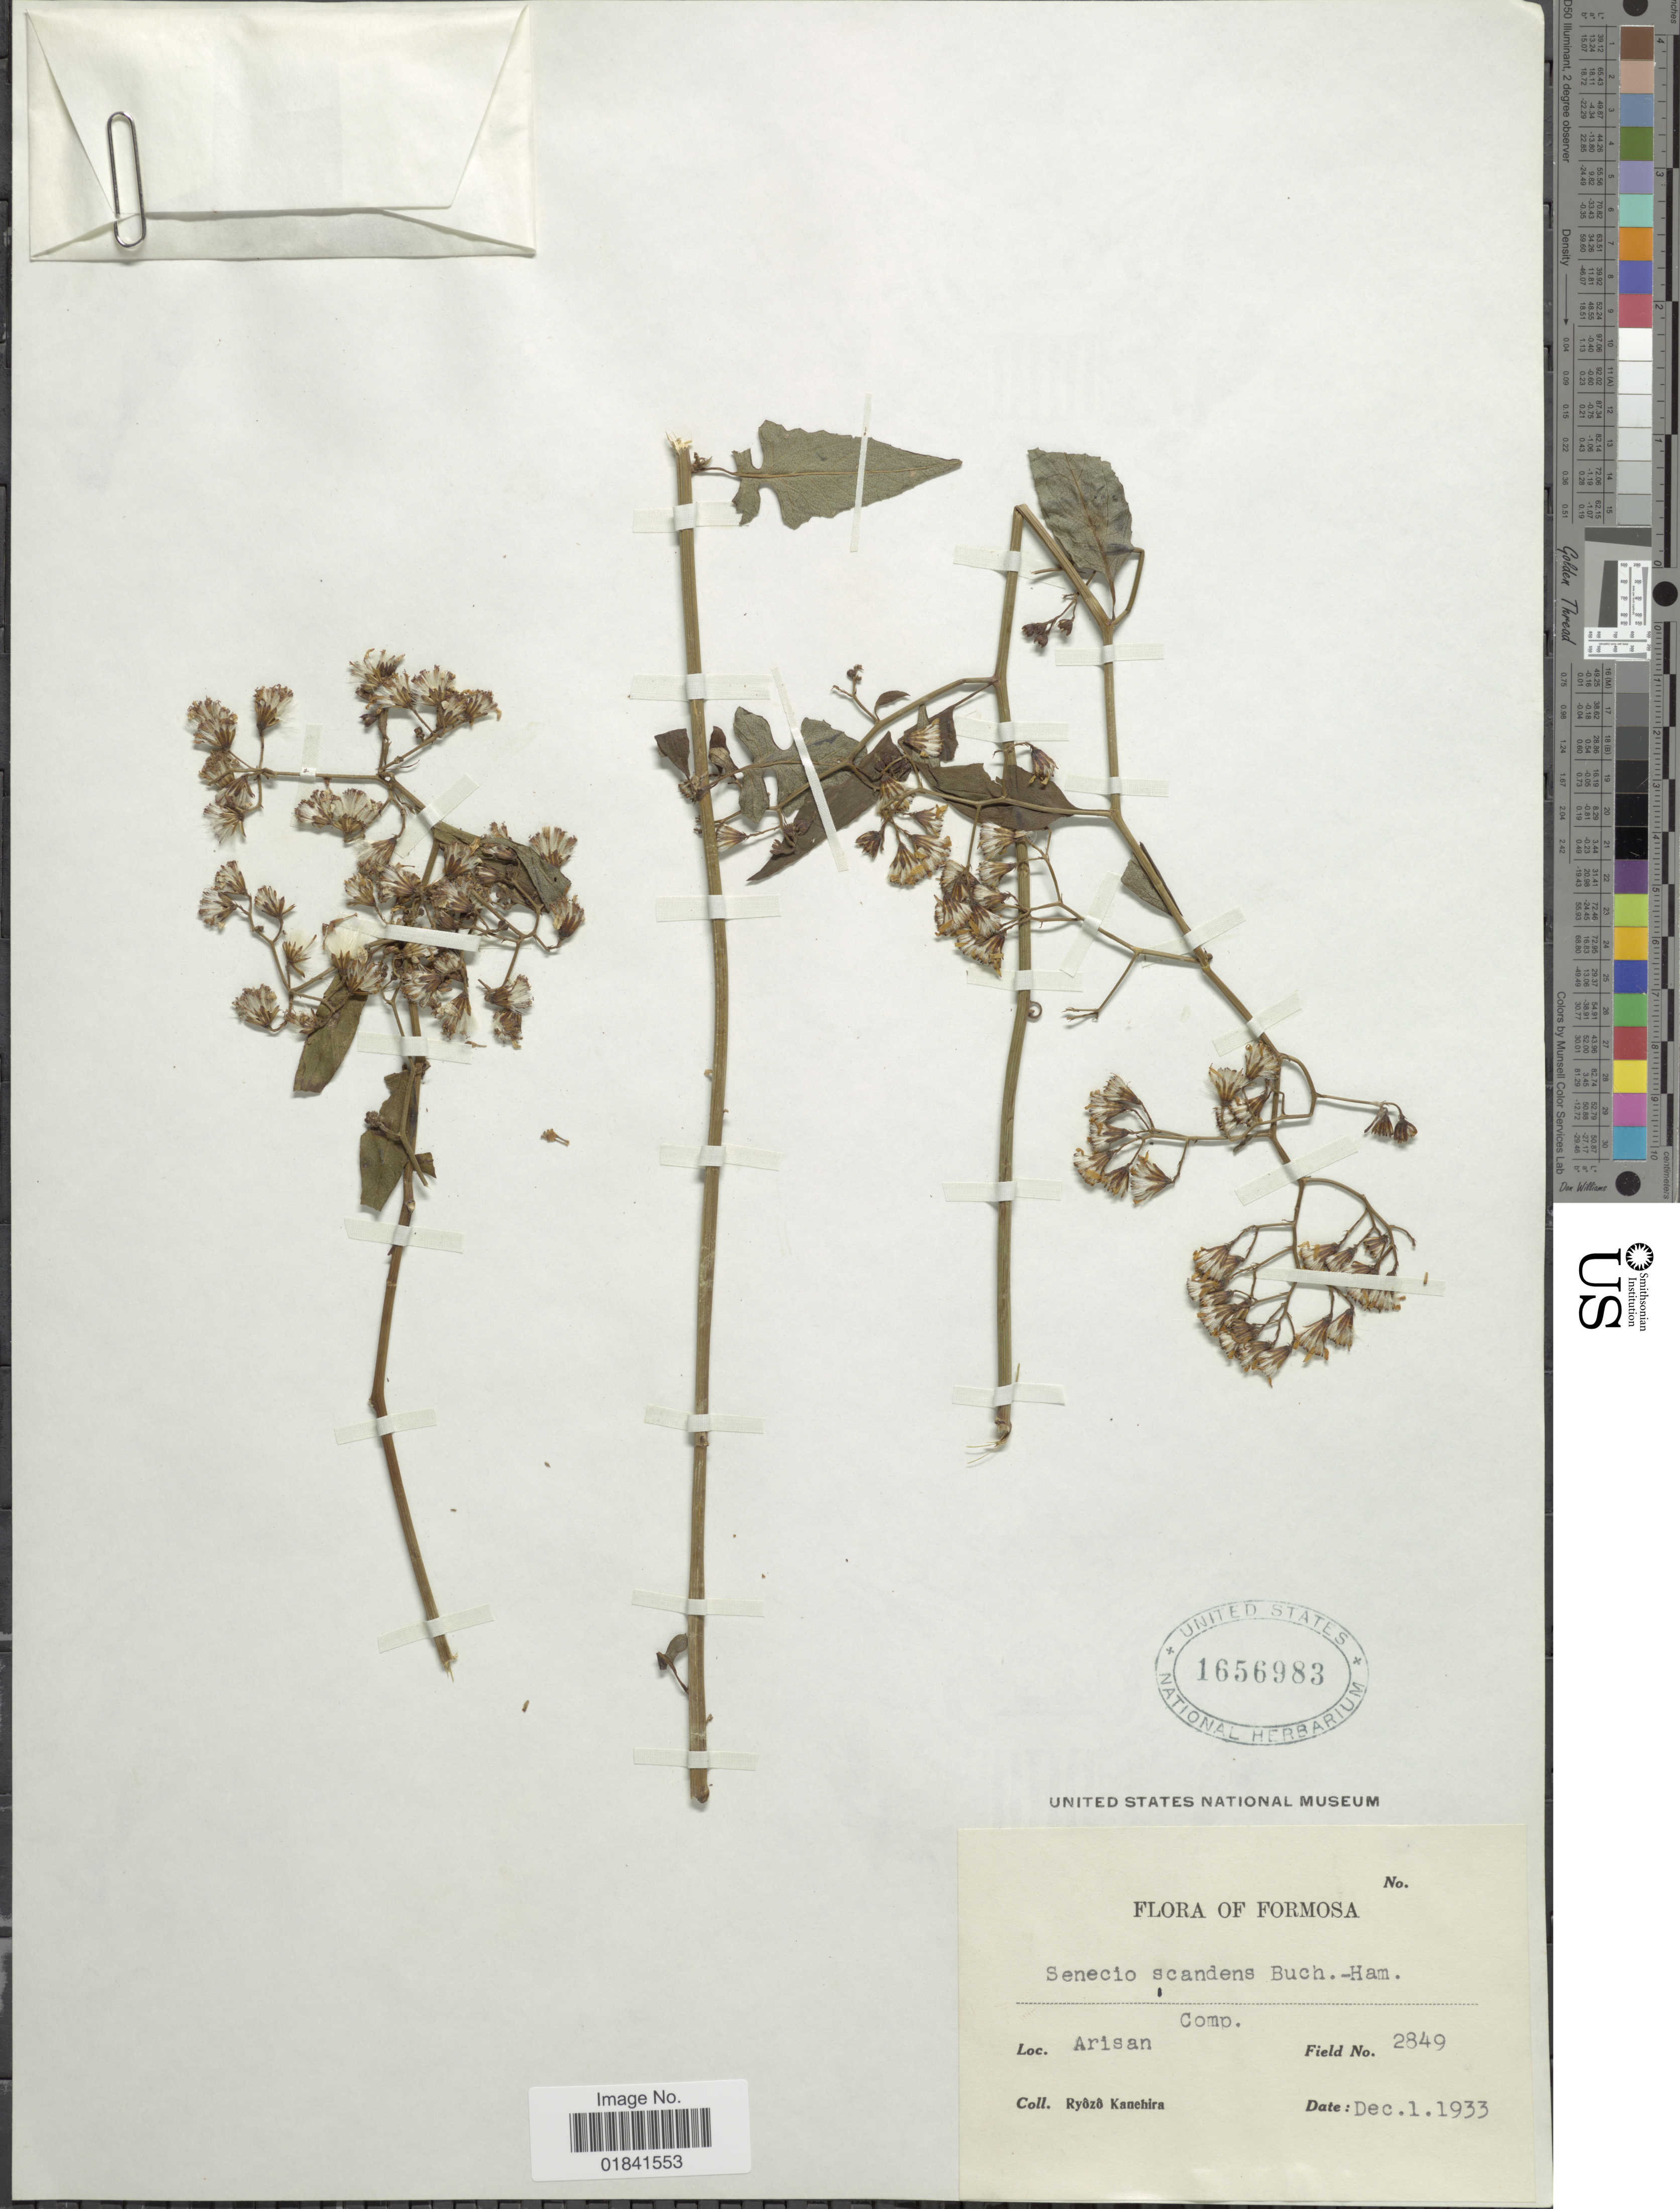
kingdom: Plantae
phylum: Tracheophyta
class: Magnoliopsida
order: Asterales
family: Asteraceae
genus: Senecio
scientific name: Senecio scandens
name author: Buch.-Ham. ex D. Don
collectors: R. Kanehira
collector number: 2849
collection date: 1933-12-01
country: Taiwan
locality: Arisan, Formosa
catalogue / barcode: US 1656983